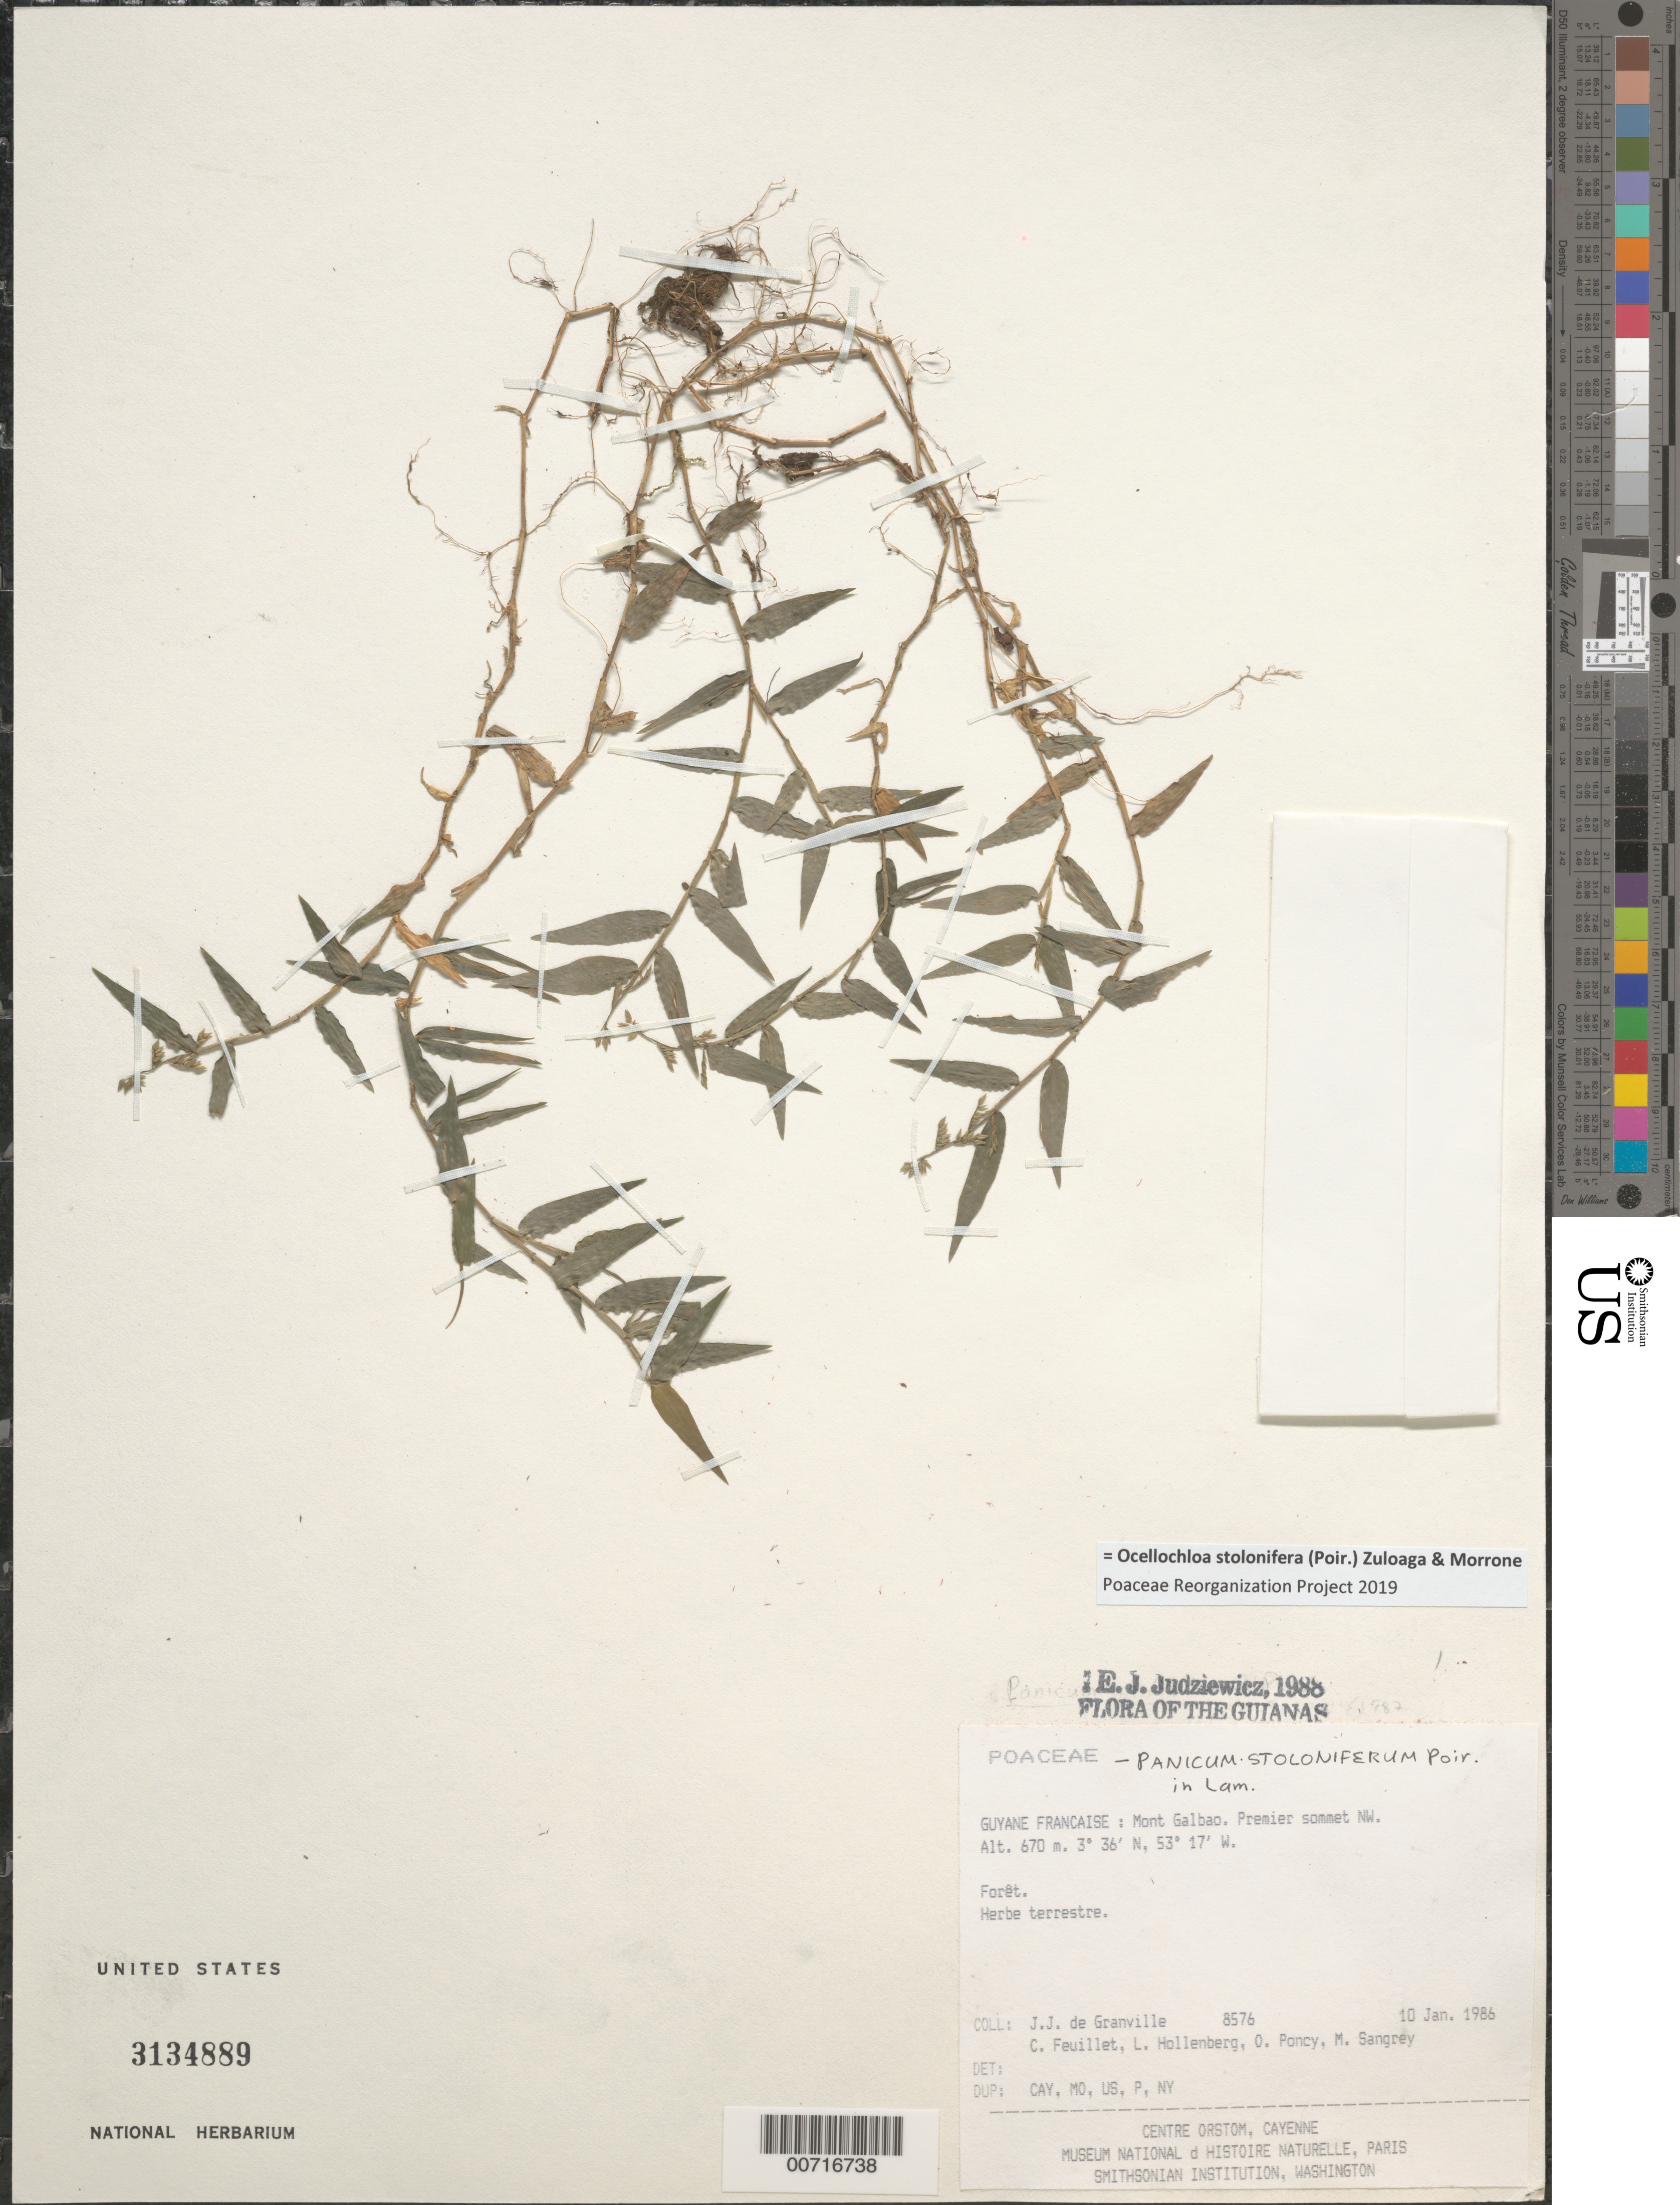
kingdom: Plantae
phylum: Tracheophyta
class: Liliopsida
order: Poales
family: Poaceae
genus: Panicum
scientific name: Panicum stoloniferum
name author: Poir.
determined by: Judziewicz, E. J.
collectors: J.-J. de Granville, C. Feuillet, L. Hollenberg, O. Poncy & M. S. Sangrey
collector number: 8576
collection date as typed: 10-Jan-86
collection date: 1986-01-10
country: French Guiana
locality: Mont Galbao. Premier sommet NW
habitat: Forêt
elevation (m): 670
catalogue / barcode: US 3134889